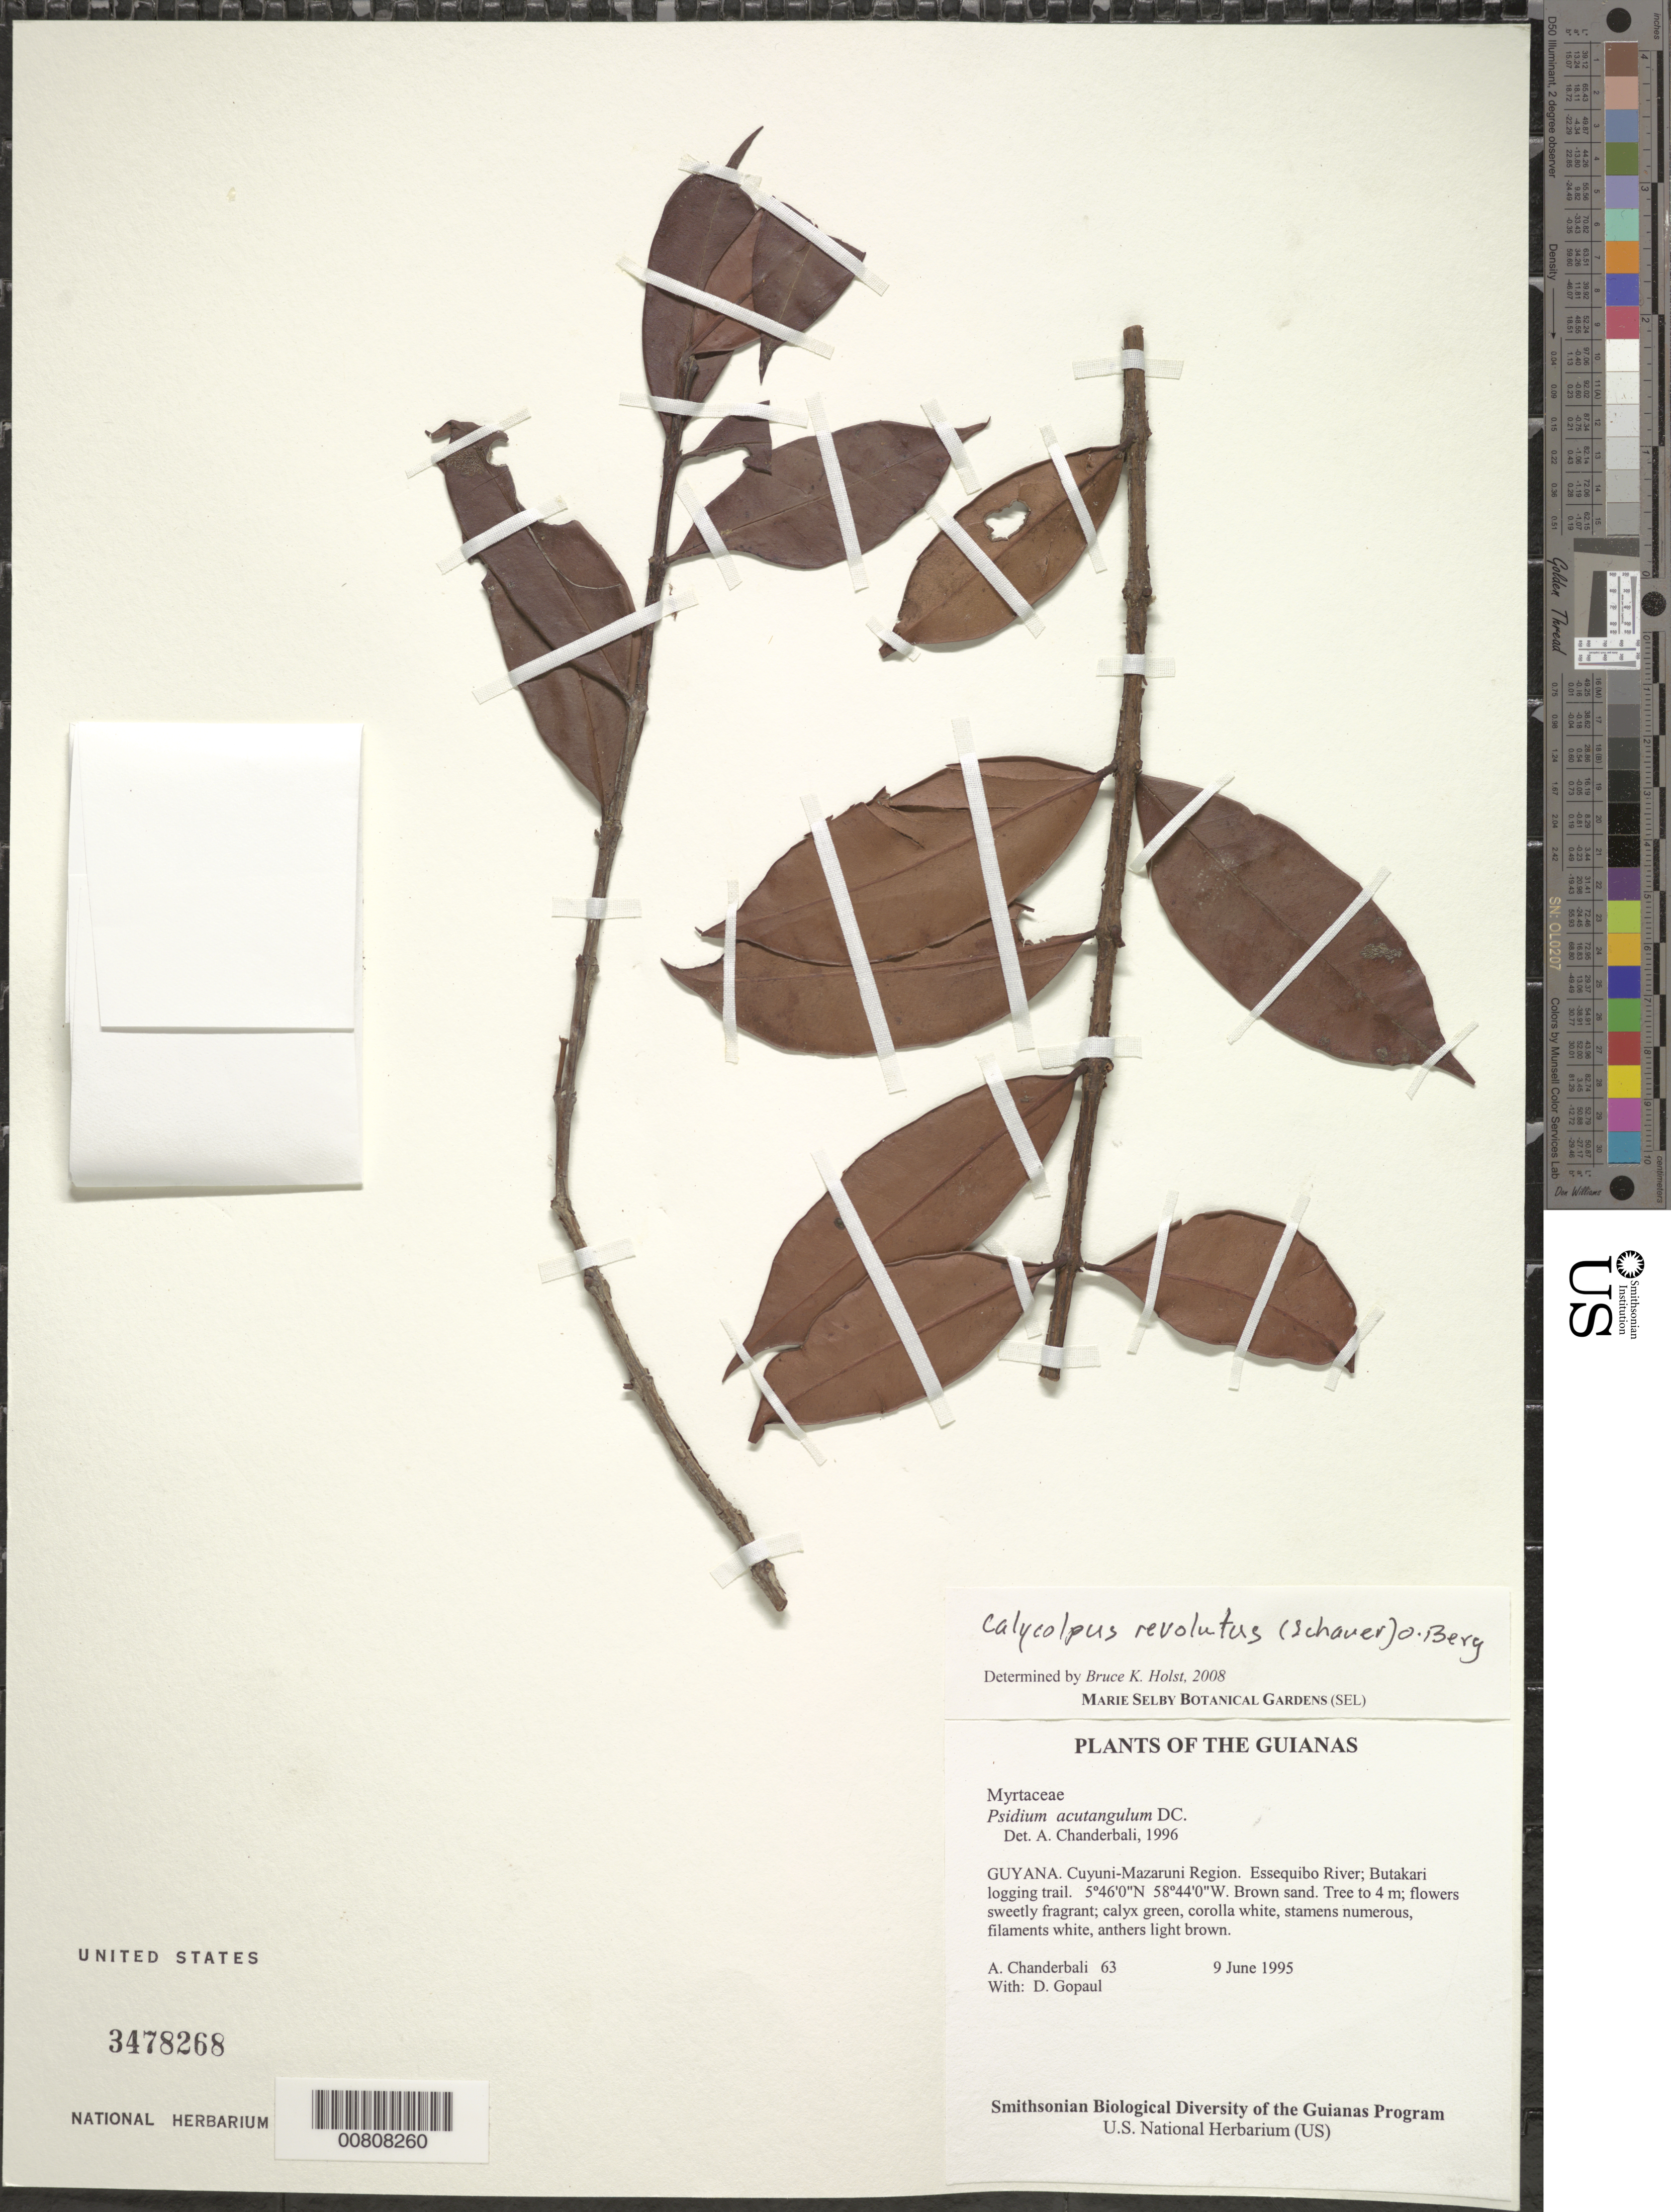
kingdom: Plantae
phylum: Tracheophyta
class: Magnoliopsida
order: Myrtales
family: Myrtaceae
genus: Calycolpus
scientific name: Calycolpus revolutus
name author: (Schauer) O. Berg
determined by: Holst, Bruce K.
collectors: A. S. Chanderbali & D. Gopaul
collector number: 0063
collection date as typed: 9 June 1995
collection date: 1995-06-09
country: Guyana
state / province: Cuyuni-Mazaruni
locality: Essequibo River; Butakari logging trail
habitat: Brown sand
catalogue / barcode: US 3478268